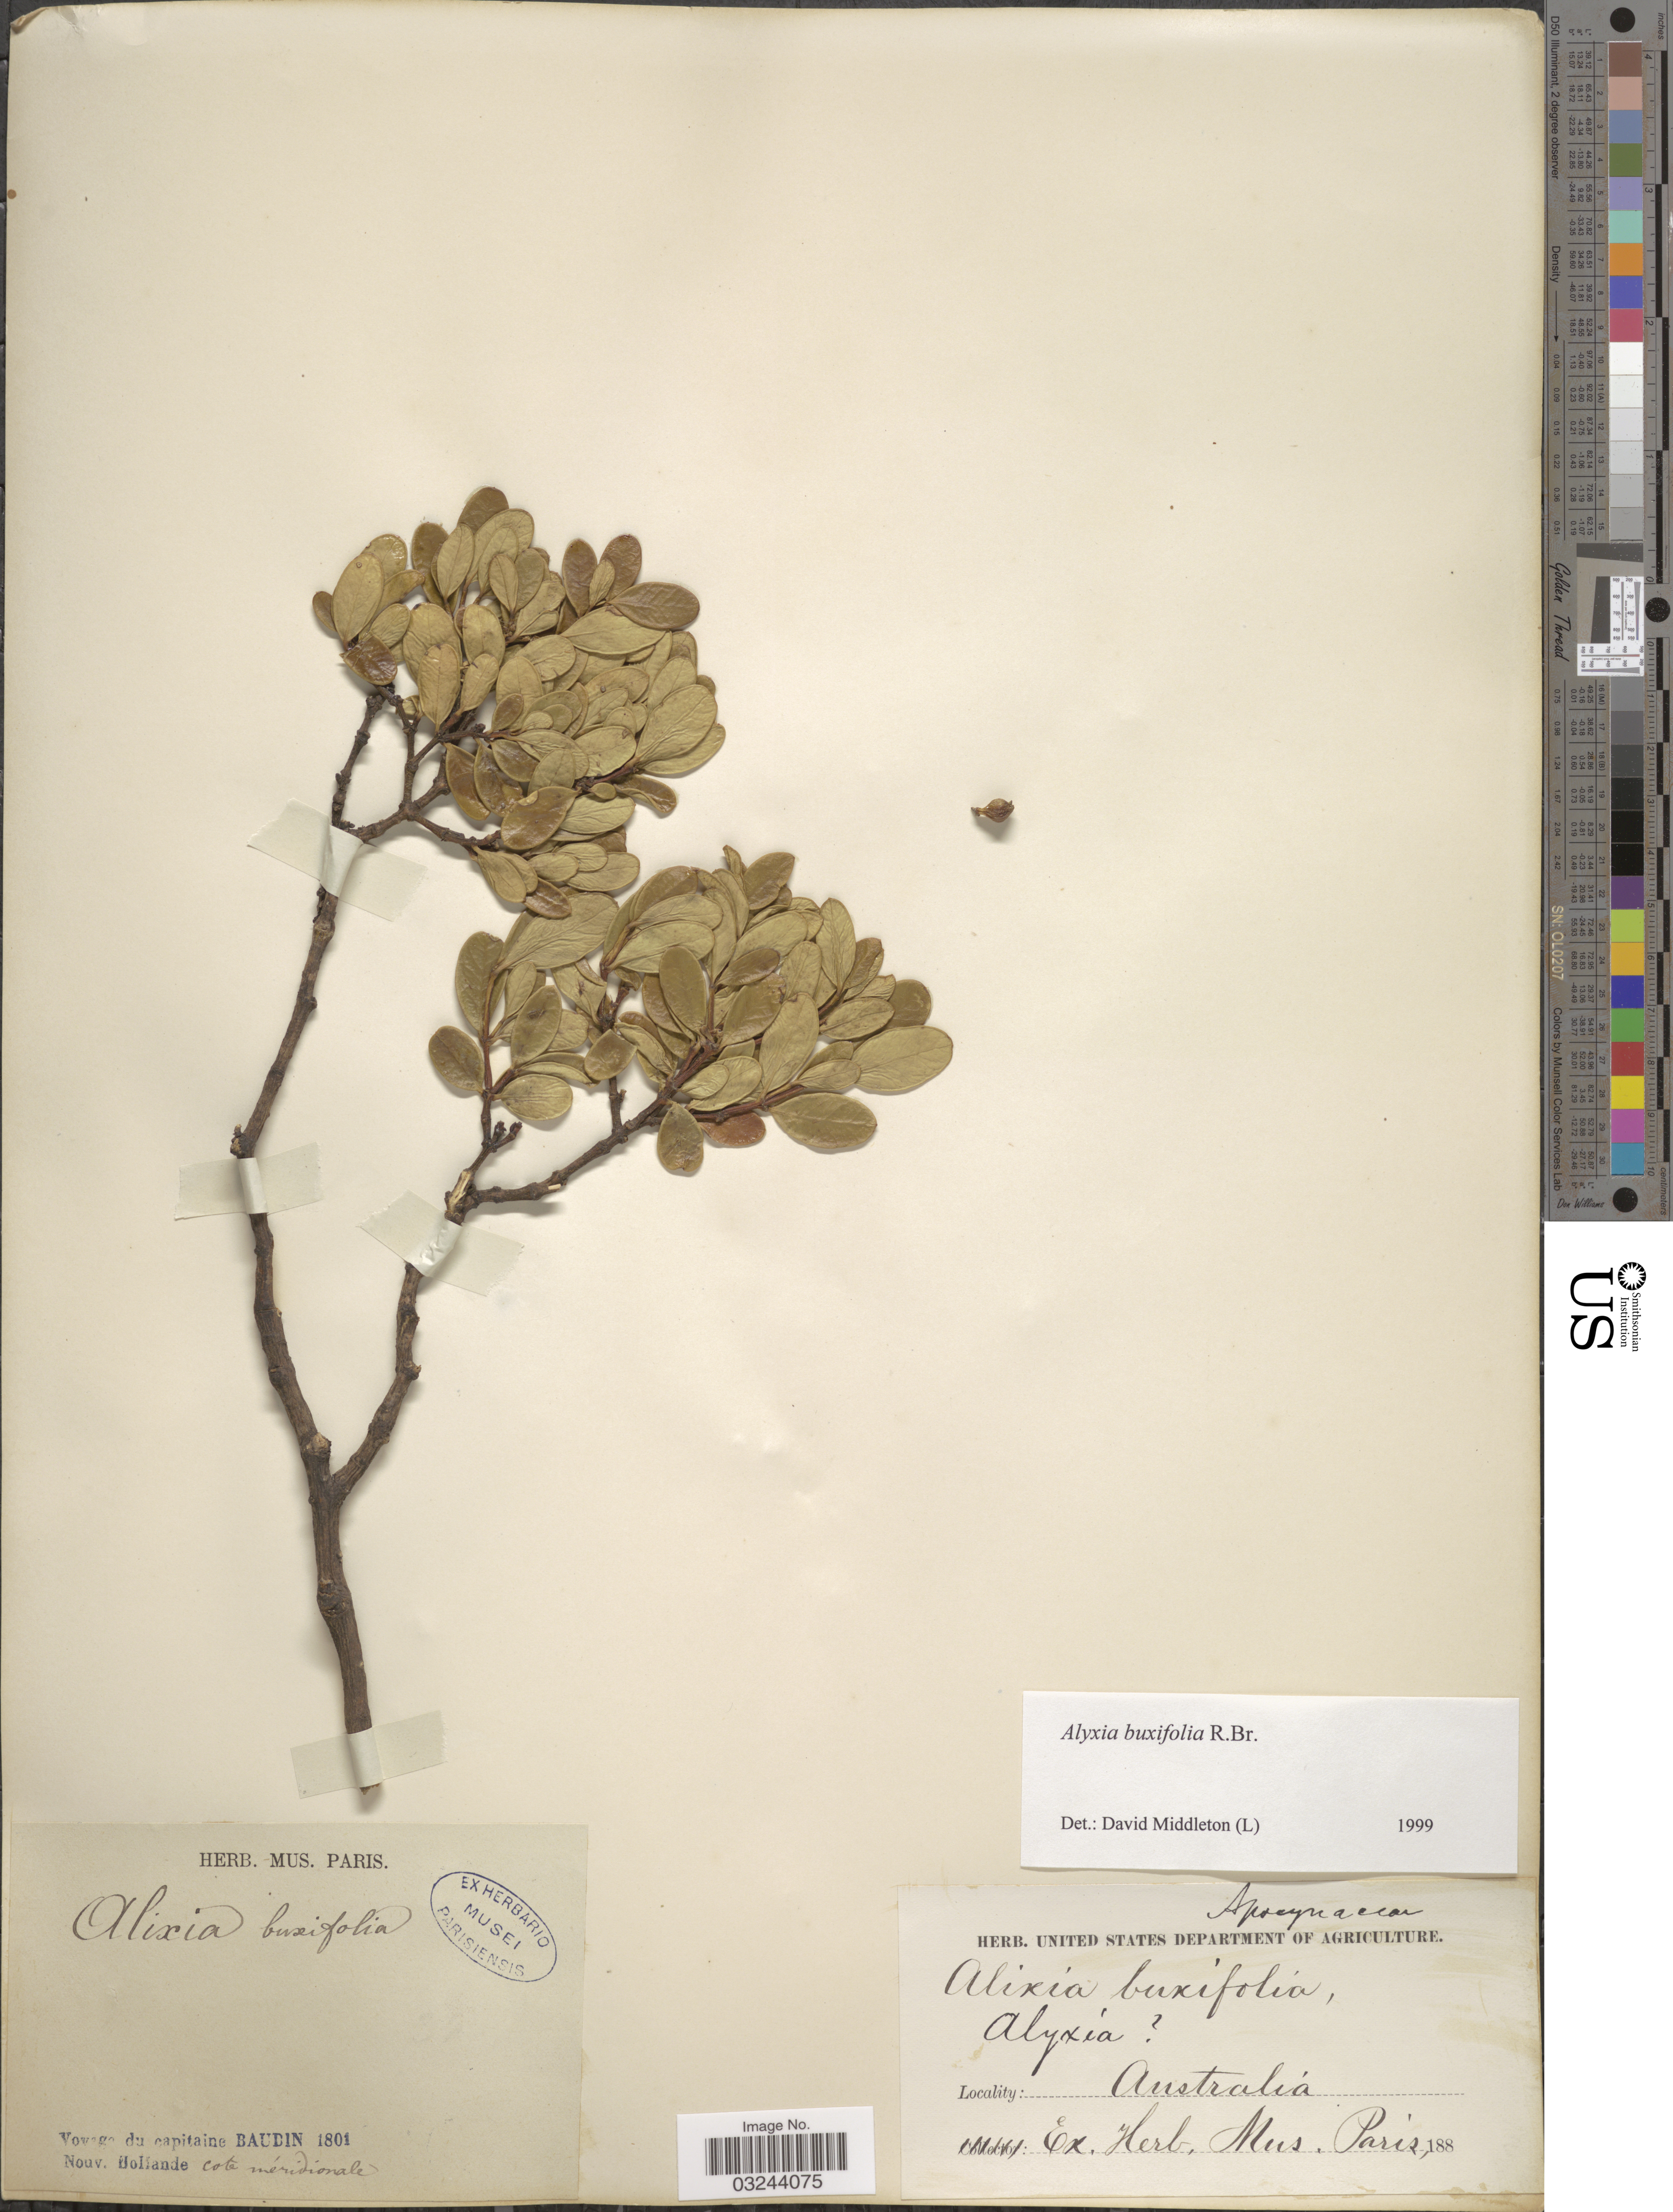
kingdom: Plantae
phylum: Tracheophyta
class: Magnoliopsida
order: Gentianales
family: Apocynaceae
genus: Alyxia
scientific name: Alyxia buxifolia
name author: R. Br.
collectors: T. Baudin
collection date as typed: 188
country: Australia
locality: Nouv. Hollande cote méridionale.